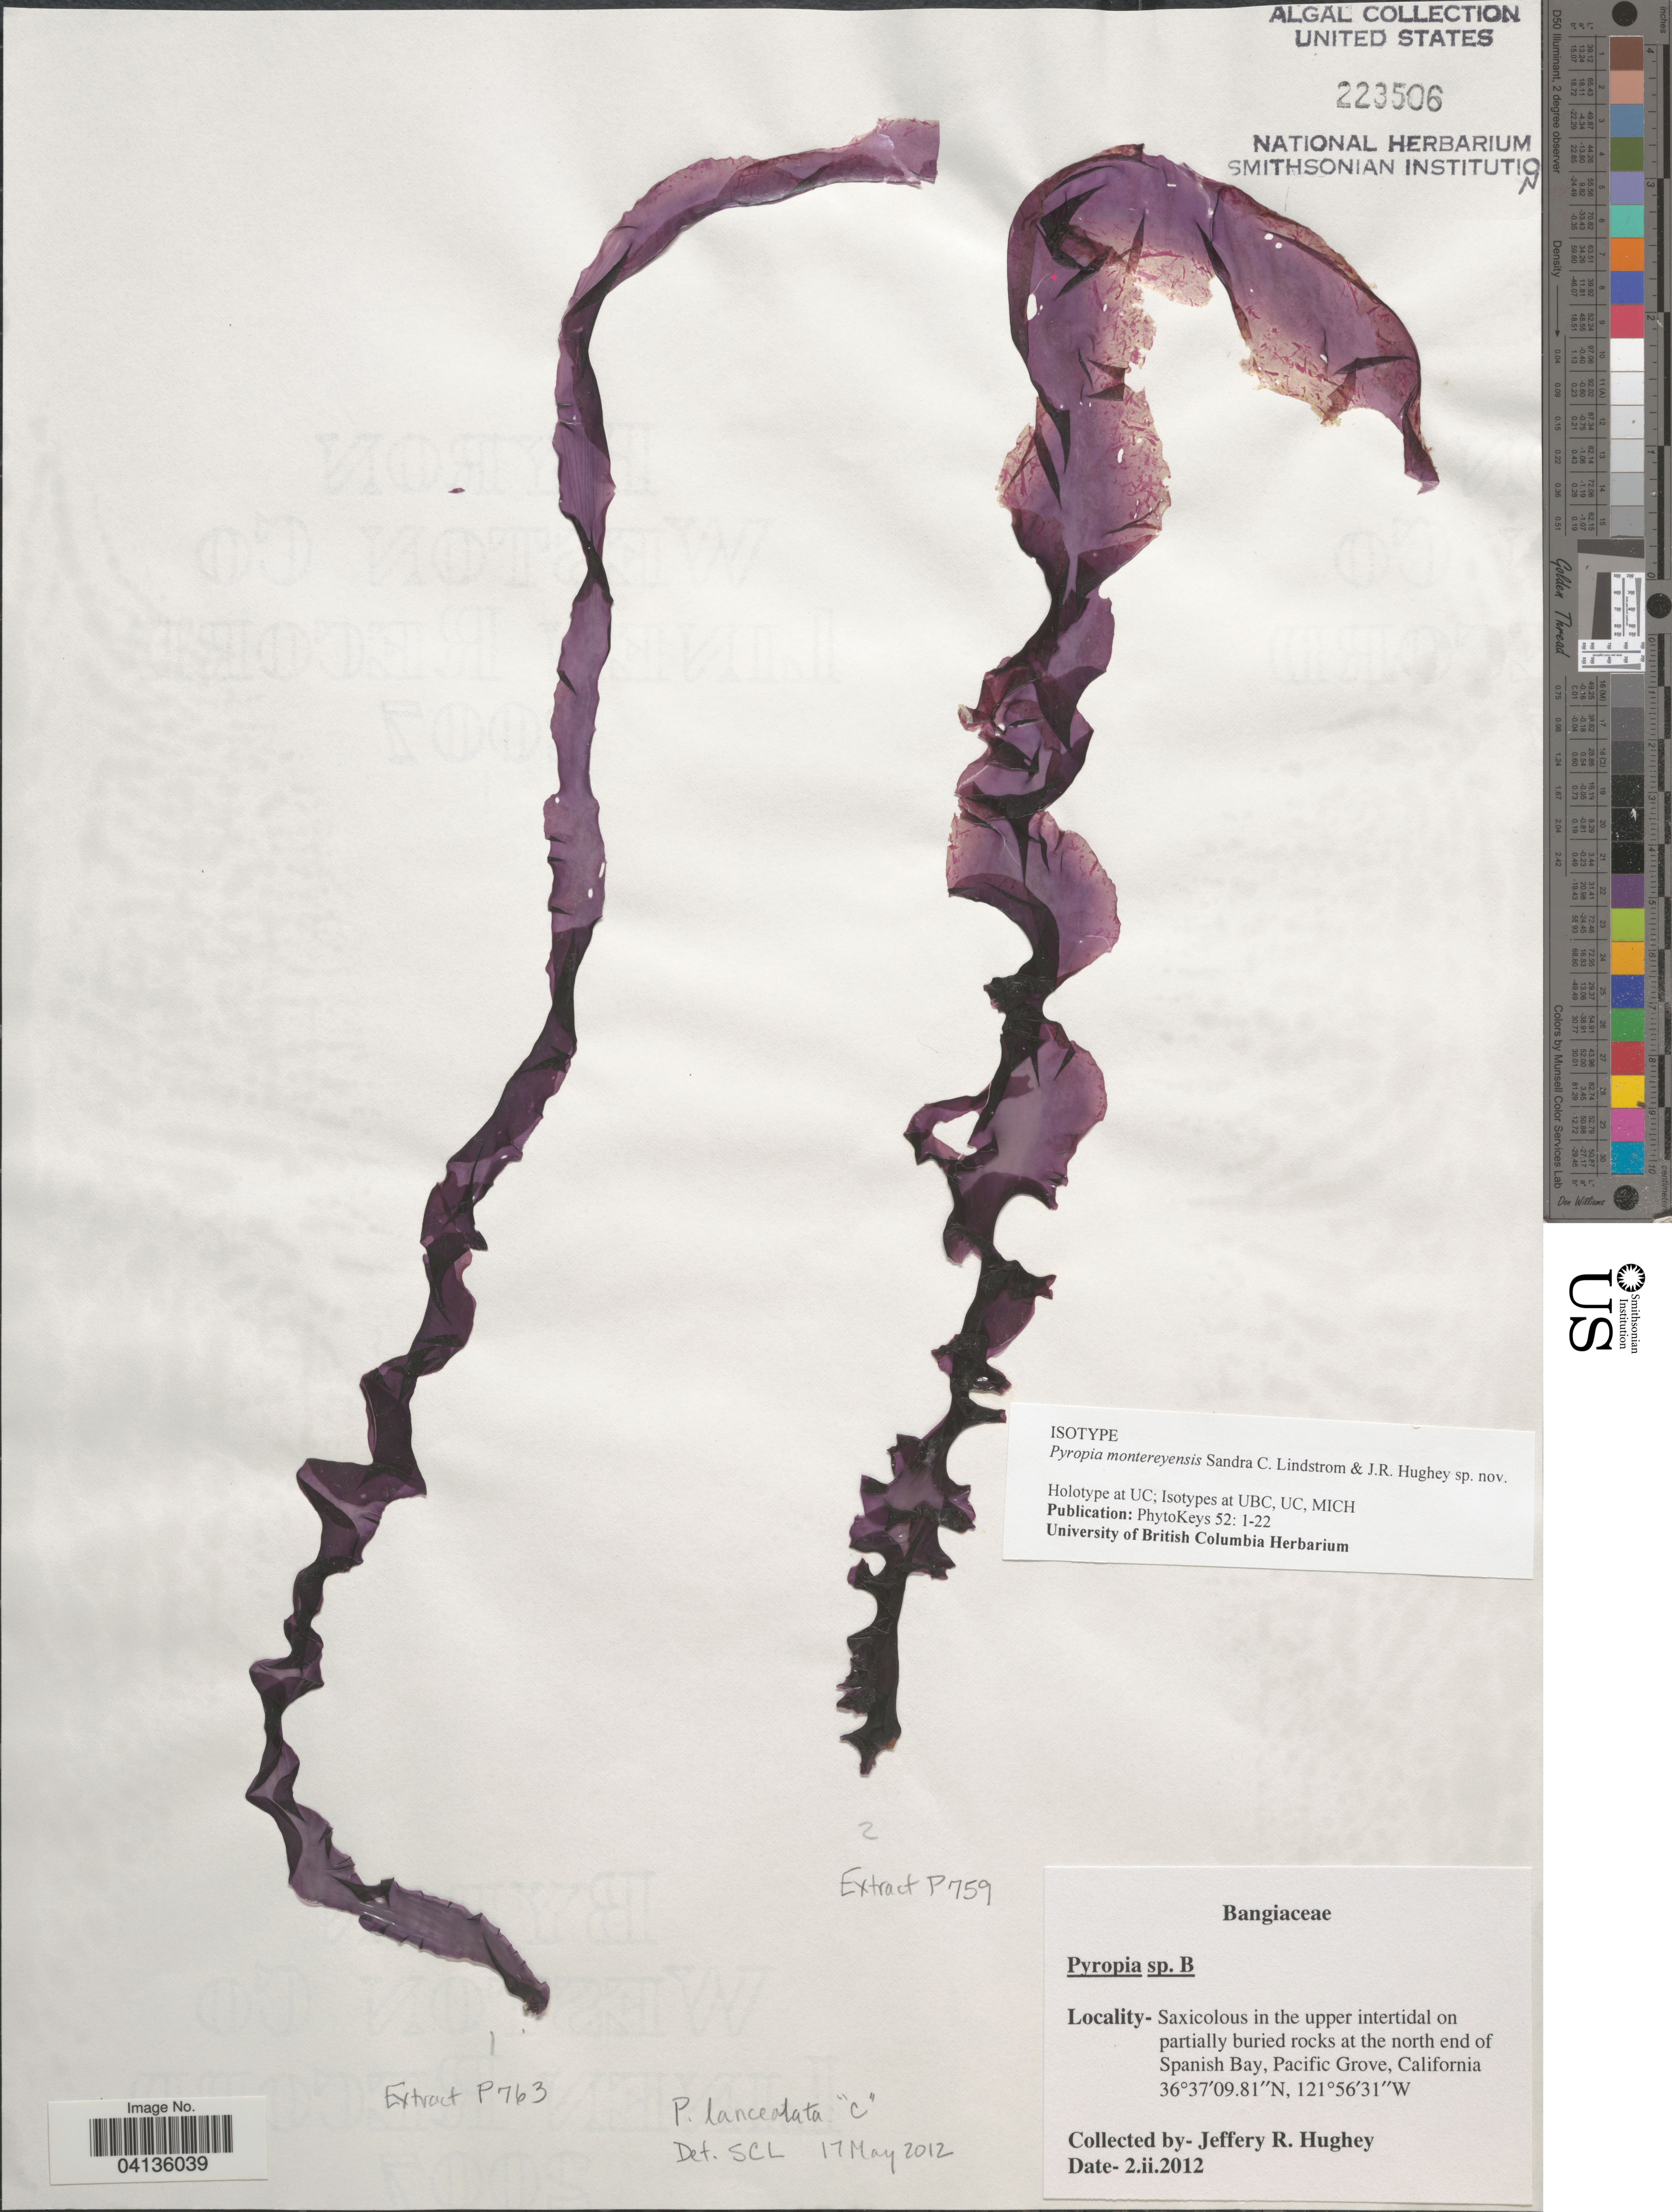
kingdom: Plantae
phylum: Rhodophyta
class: Bangiophyceae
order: Bangiales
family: Bangiaceae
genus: Pyropia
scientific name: Pyropia montereyensis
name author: S.C. Lindstrom & Hughey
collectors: J. Hughey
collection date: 2012-02-02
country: United States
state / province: California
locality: At the north end of Spanish Bay, Pacific Grove.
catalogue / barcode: US 223506